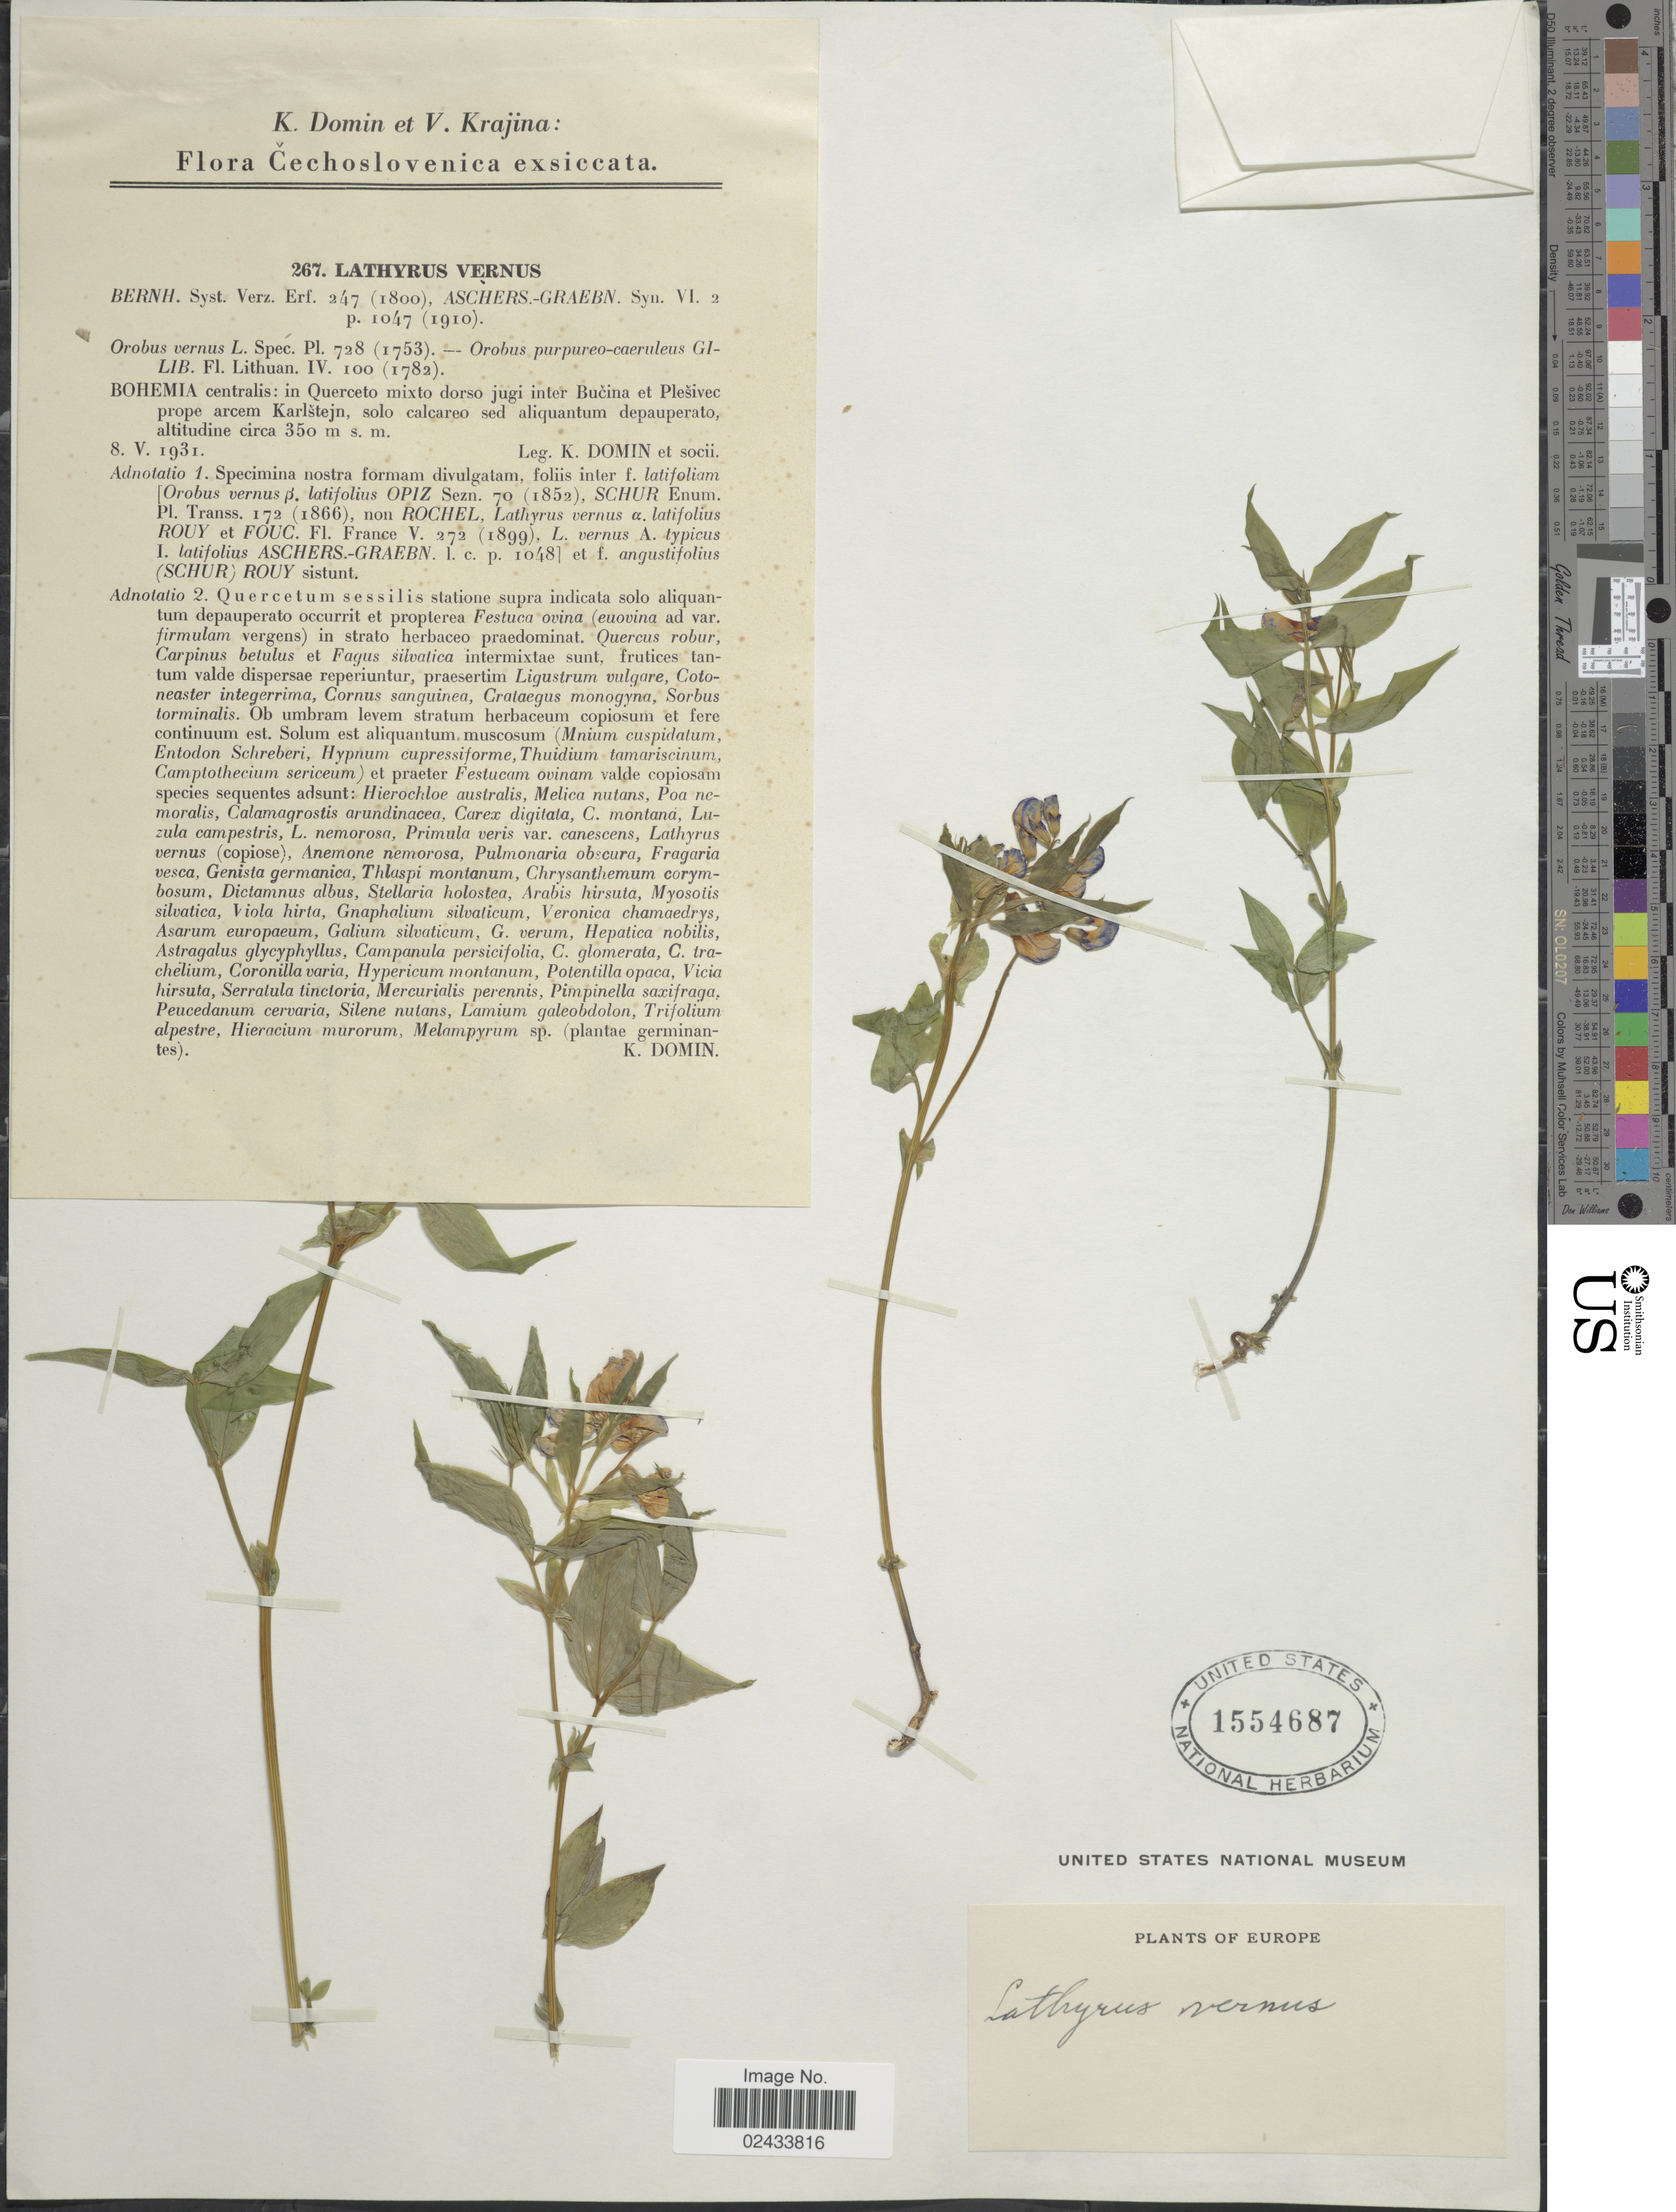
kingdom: Plantae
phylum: Tracheophyta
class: Magnoliopsida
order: Fabales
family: Fabaceae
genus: Lathyrus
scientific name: Lathyrus vernus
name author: (L.) Bernh.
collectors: K. Domin & V. Krajina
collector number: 267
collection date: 1931-05-08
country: Czechia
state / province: Central Bohemian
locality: Cechoslovenica, In Querceto mixto dorso jugi inter Bucina et Plesivec prope arcem Karlstejn, solo calcareo sed aliquantum depauperato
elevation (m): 350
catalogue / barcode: US 1554687